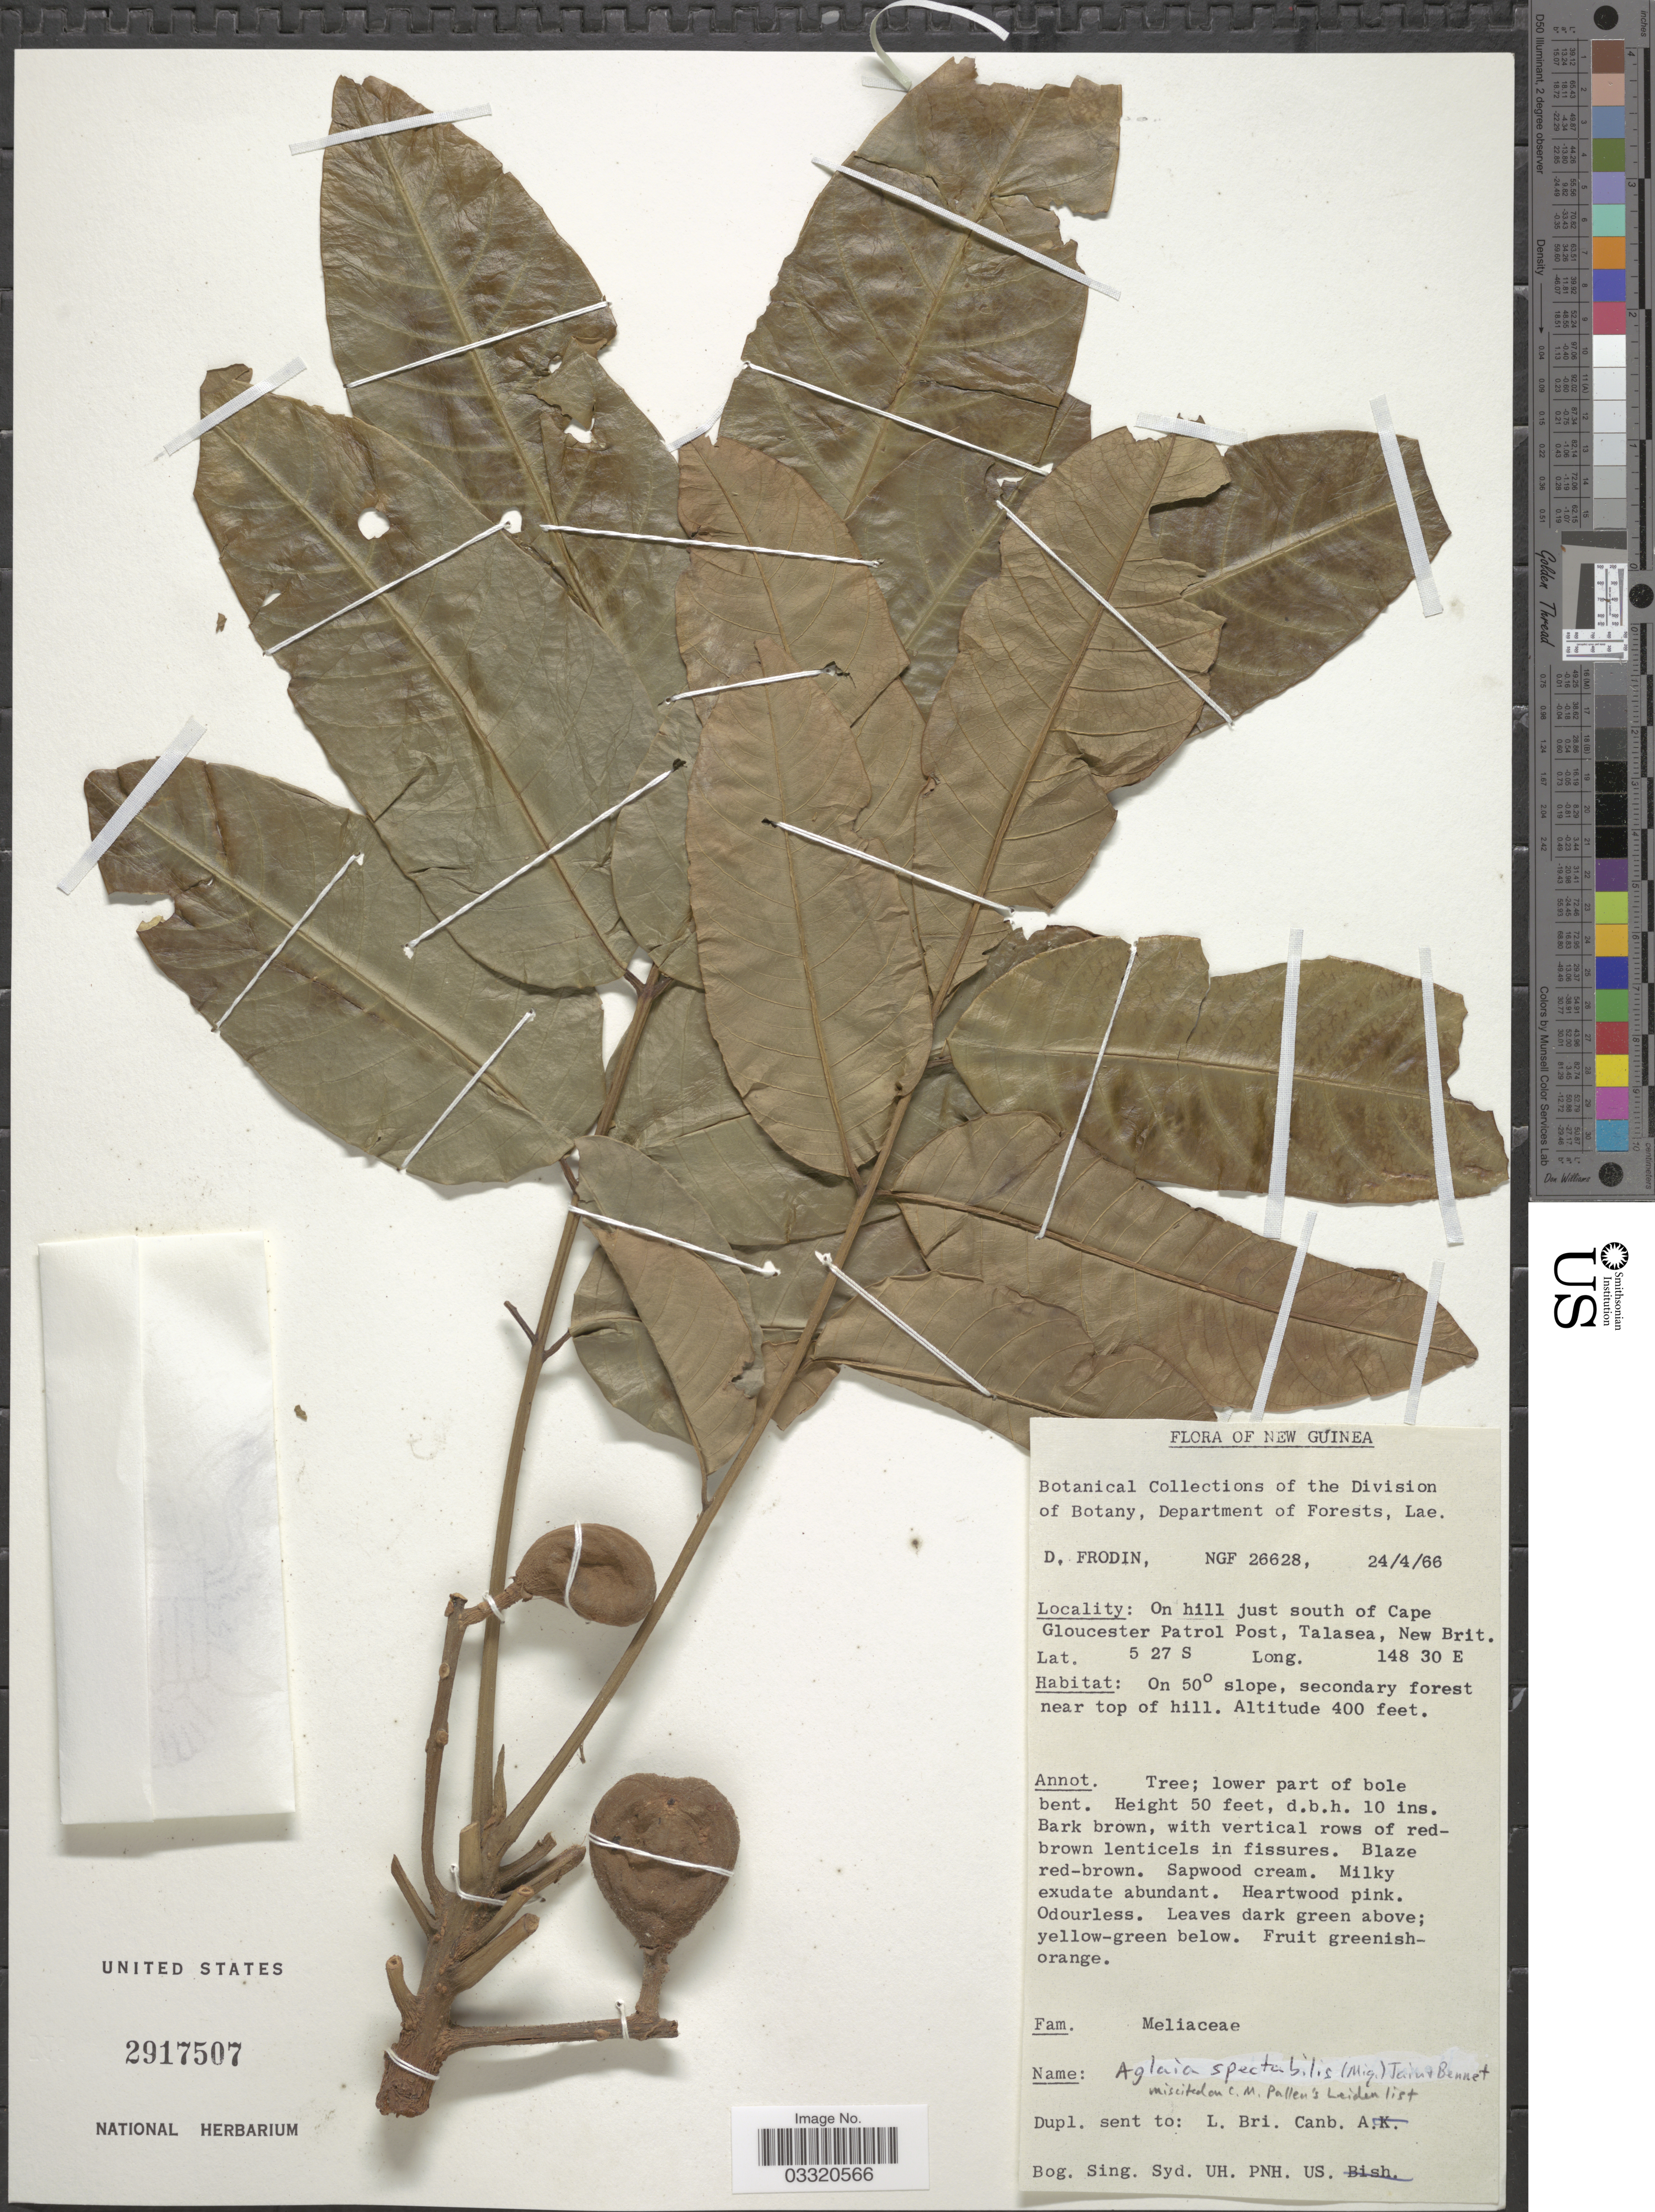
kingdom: Plantae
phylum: Tracheophyta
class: Magnoliopsida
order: Sapindales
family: Meliaceae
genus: Aglaia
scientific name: Aglaia spectabilis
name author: (Miq.) S.S. Jain & Bennet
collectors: D. G. Frodin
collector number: NGF 26628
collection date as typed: Transcribed d/m/y: 24/4/66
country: Papua New Guinea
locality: New Guinea. On hill just north of Cape Gloucester Patrol Post, Talasea, New Brit.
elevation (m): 122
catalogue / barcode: US 2917507